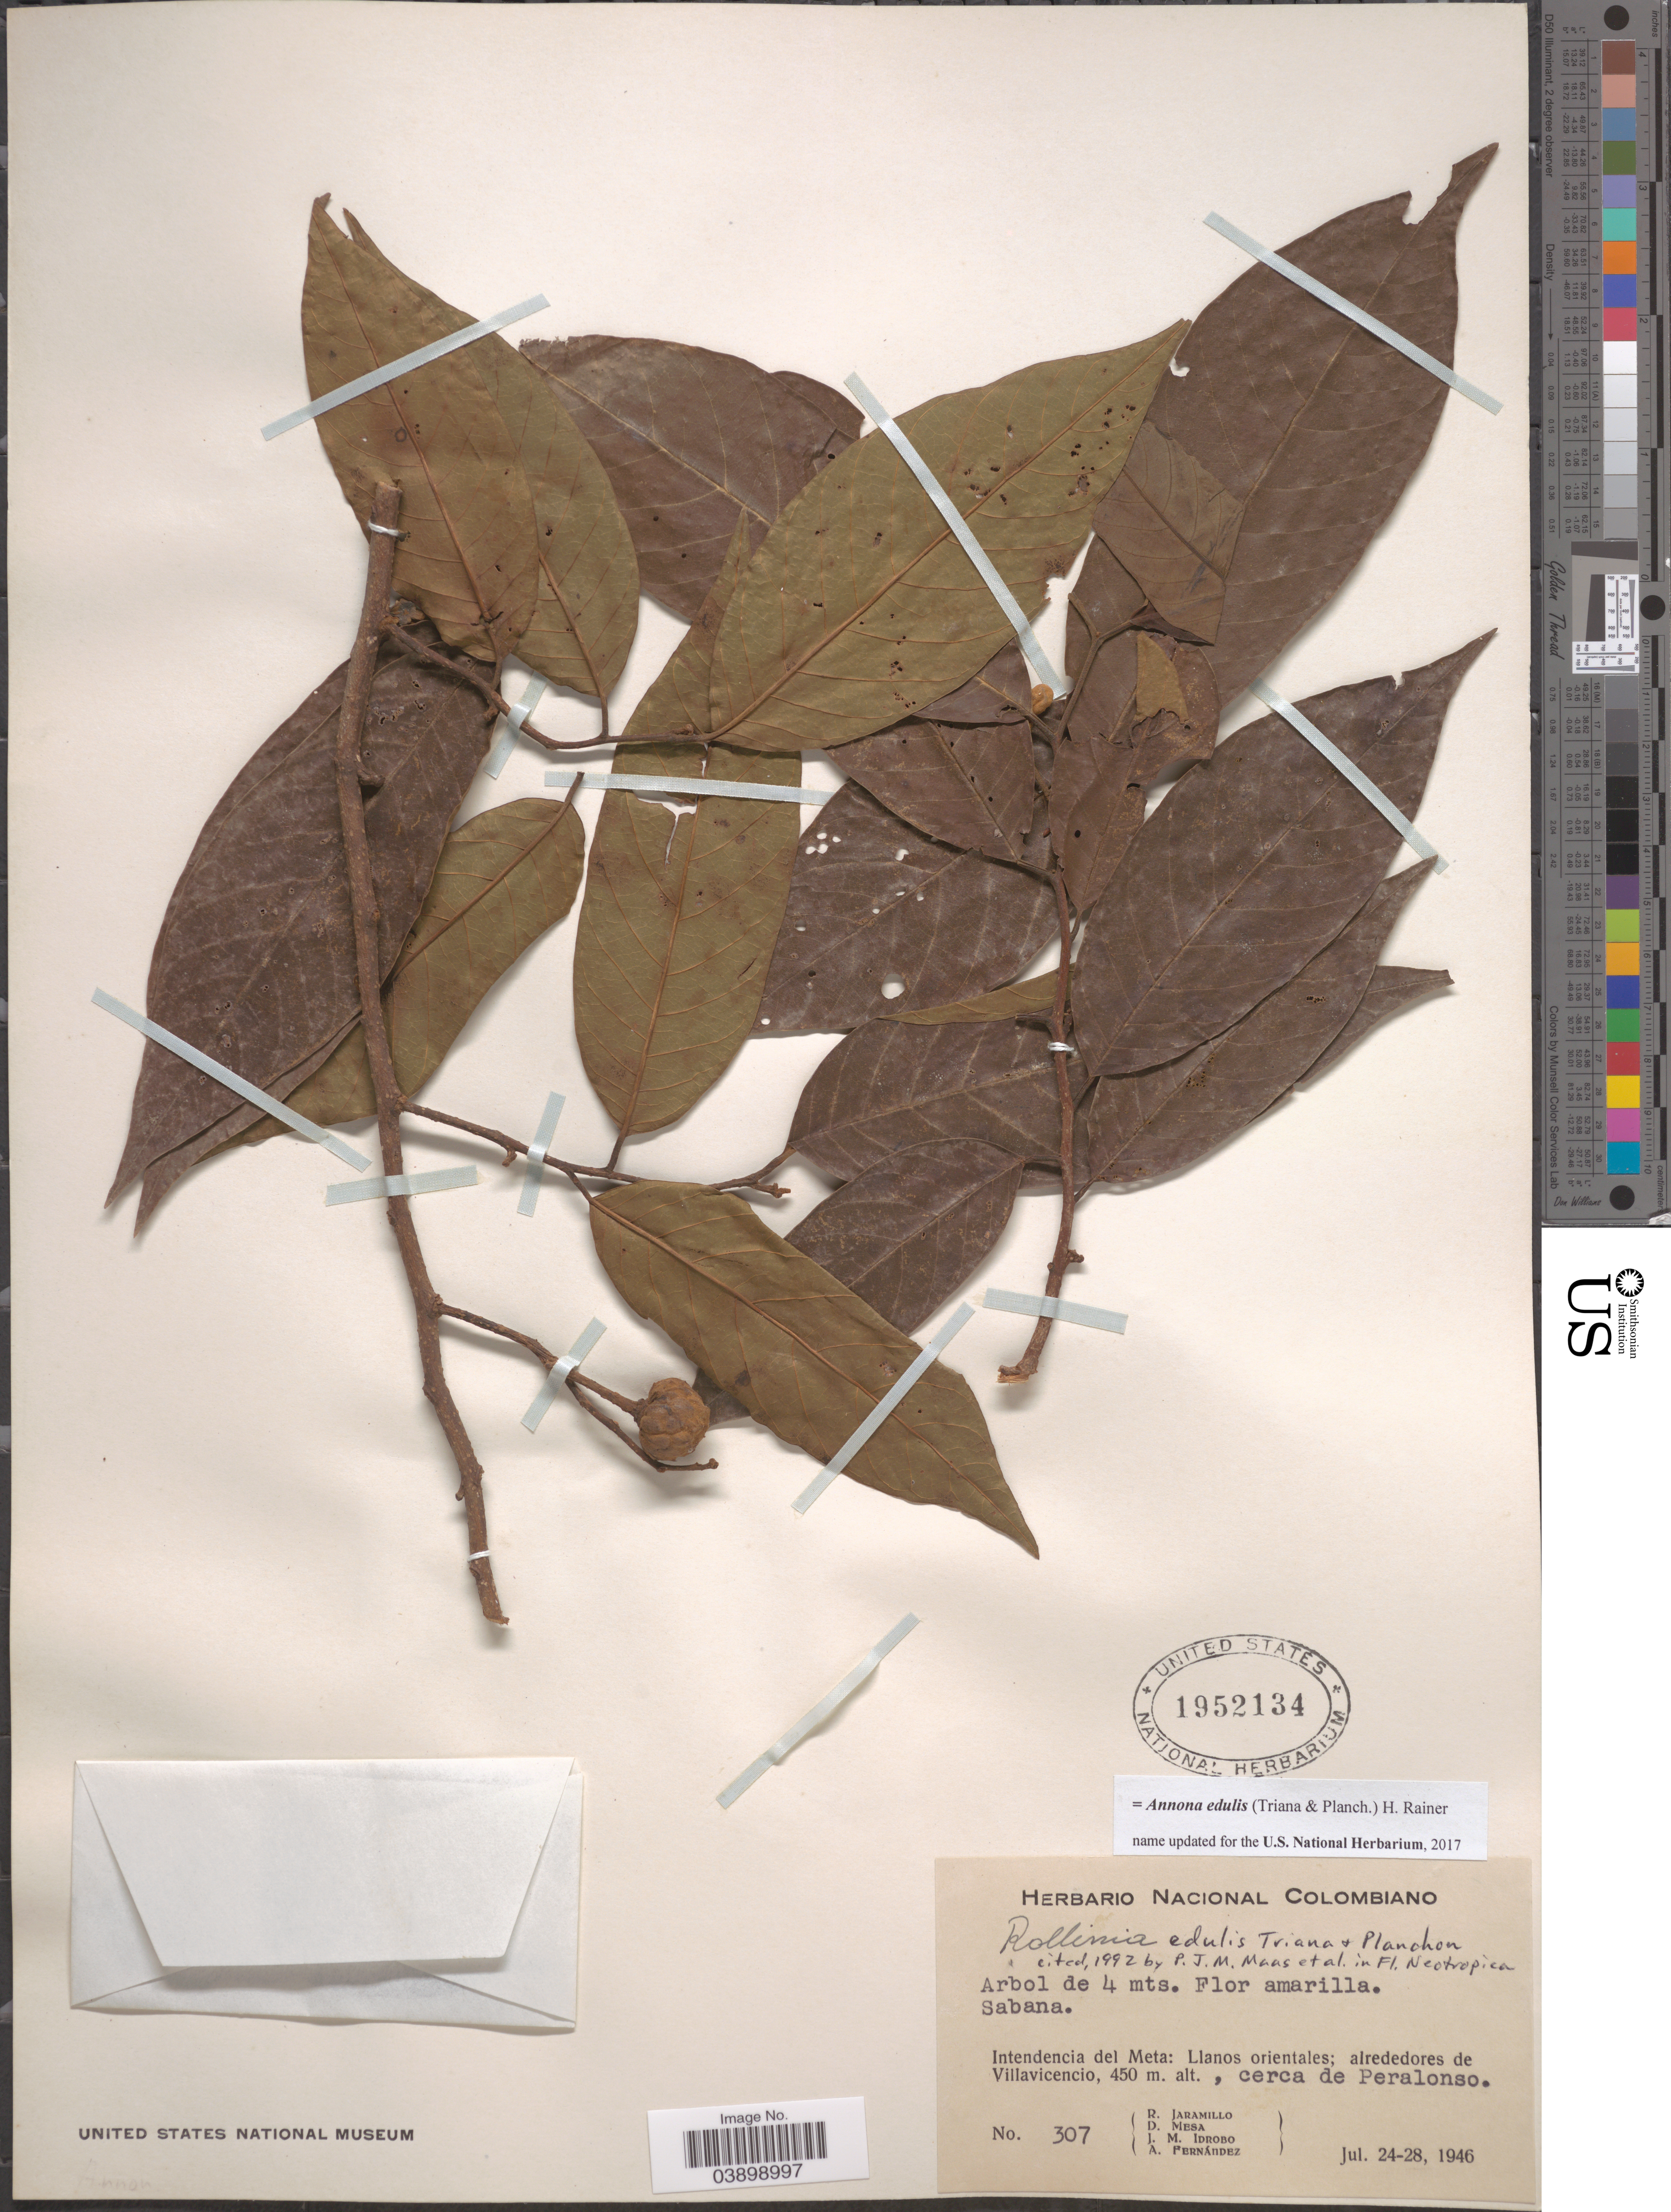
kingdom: Plantae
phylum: Tracheophyta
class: Magnoliopsida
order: Magnoliales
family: Annonaceae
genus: Annona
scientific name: Annona edulis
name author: (Triana & Planch.) H. Rainer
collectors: R. Jaramillo, D. Mesa, J. M. Idrobo & A. Fernández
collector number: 307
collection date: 1946-07-24/1946-07-28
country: Colombia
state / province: Meta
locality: Intendencia del Meta: Llanos orientales; alrededores de Villavicencio, cerca de Peralonso.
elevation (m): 450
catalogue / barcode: US 1952134